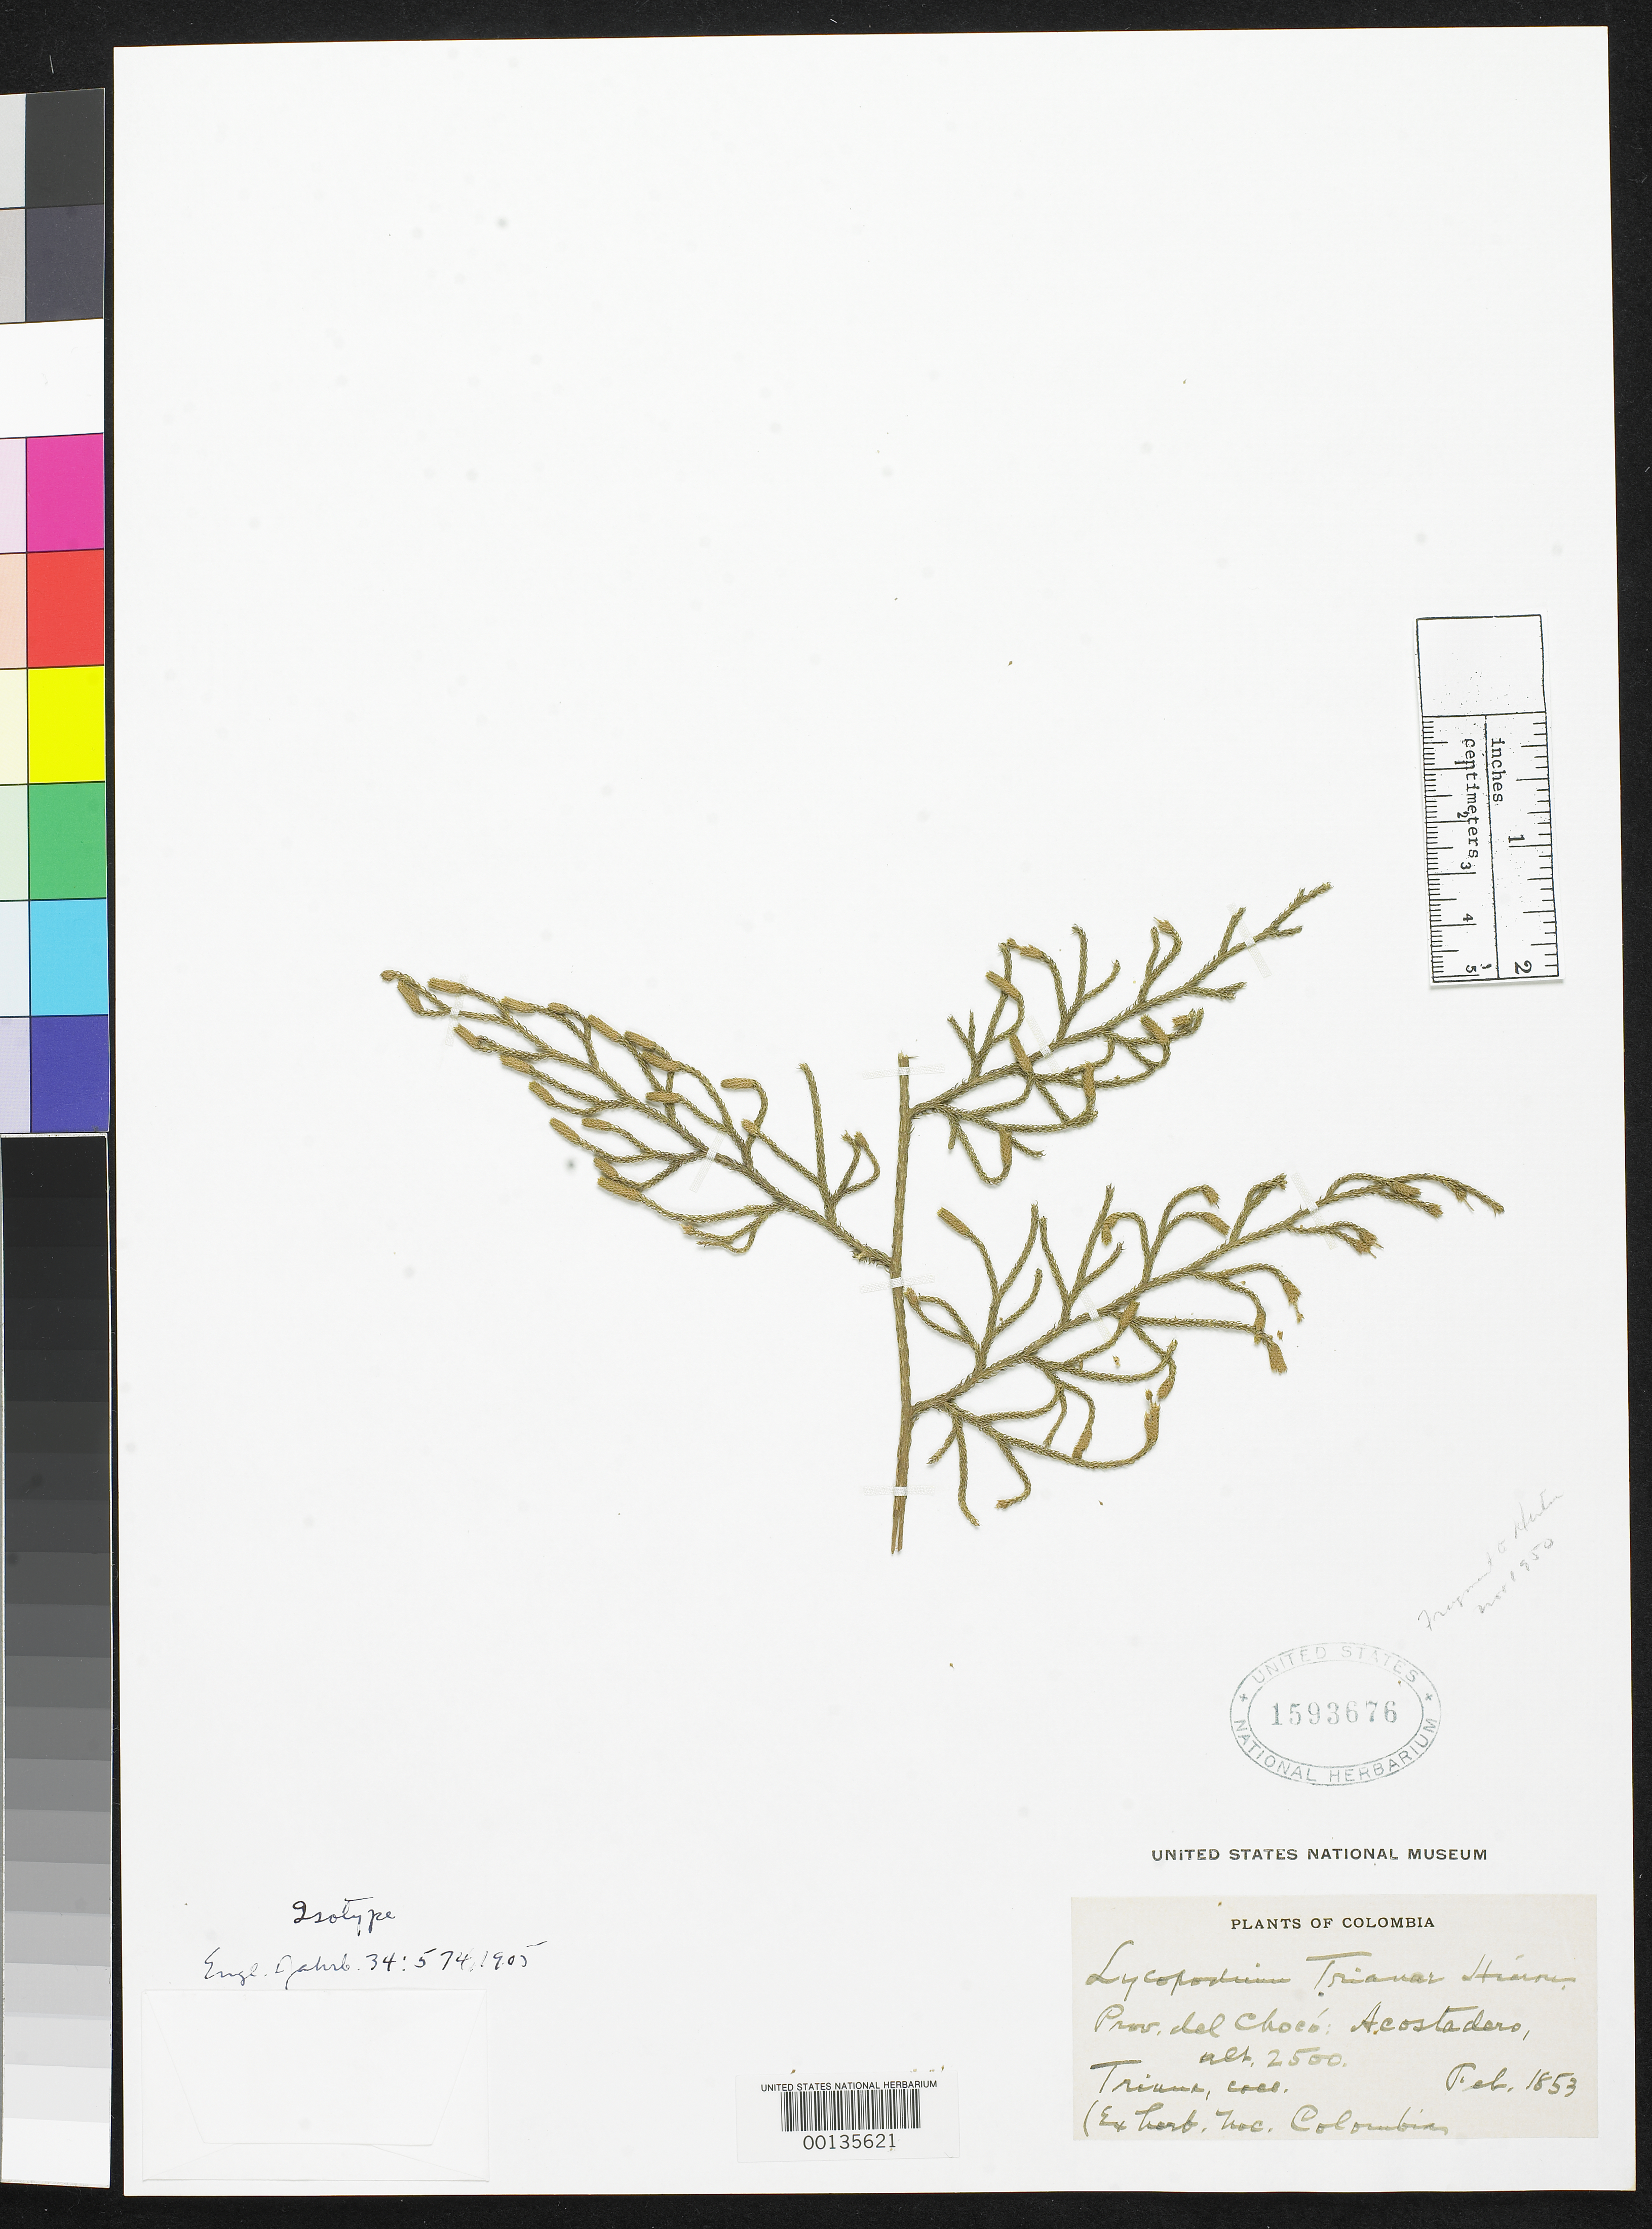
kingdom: Plantae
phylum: Tracheophyta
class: Lycopodiopsida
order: Lycopodiales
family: Lycopodiaceae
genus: Lycopodium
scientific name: Lycopodium trianae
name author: Hieron.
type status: Possible Isosyntype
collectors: J. J. Triana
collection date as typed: Feb 1853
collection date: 1853-02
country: Colombia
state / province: Chocó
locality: Acostadero.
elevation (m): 2500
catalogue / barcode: US 1593676